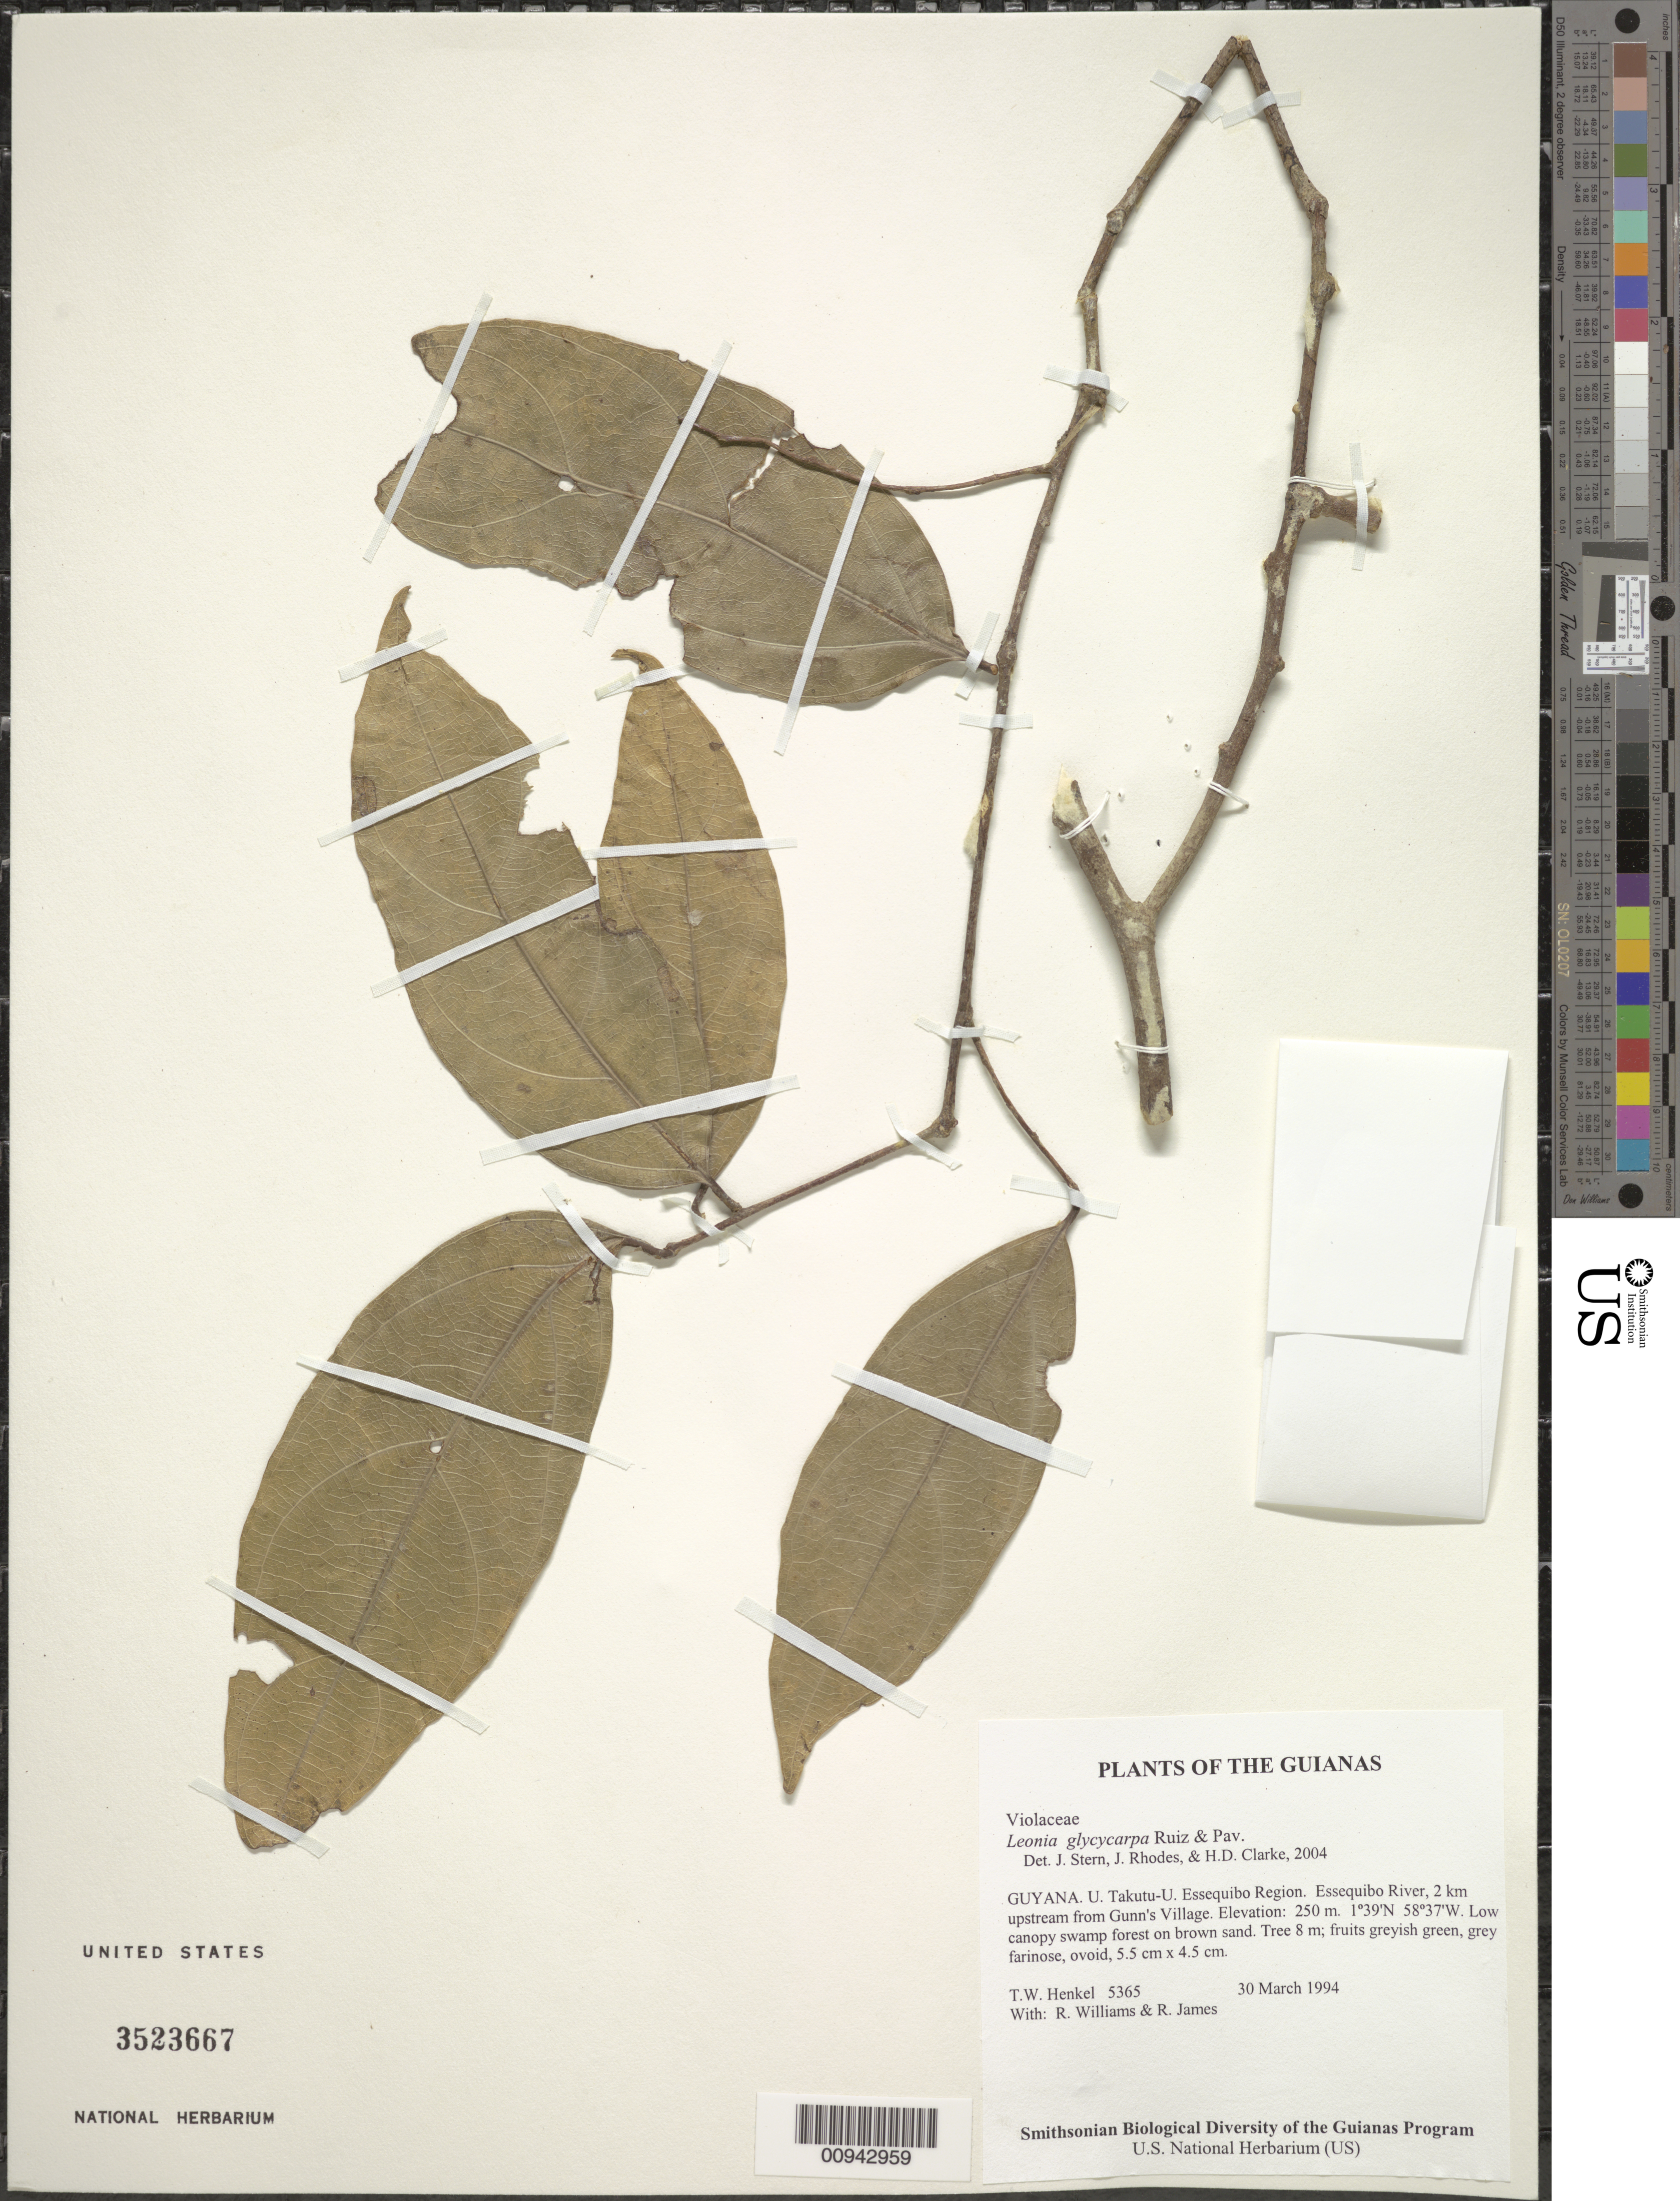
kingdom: Plantae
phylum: Tracheophyta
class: Magnoliopsida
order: Malpighiales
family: Violaceae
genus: Leonia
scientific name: Leonia glycycarpa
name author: Ruiz & Pav.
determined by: Clarke, H. D.; Rhodes, J.; Stern, S. R.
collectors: T. Henkel, R. Williams & R. James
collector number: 5365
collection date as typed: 30 March 1994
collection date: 1994-03-30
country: Guyana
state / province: U. Takutu-U. Essequibo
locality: Essequibo River, 2 km upstream from Gunn's Village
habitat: Low canopy swamp forest on brown sand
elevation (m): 250